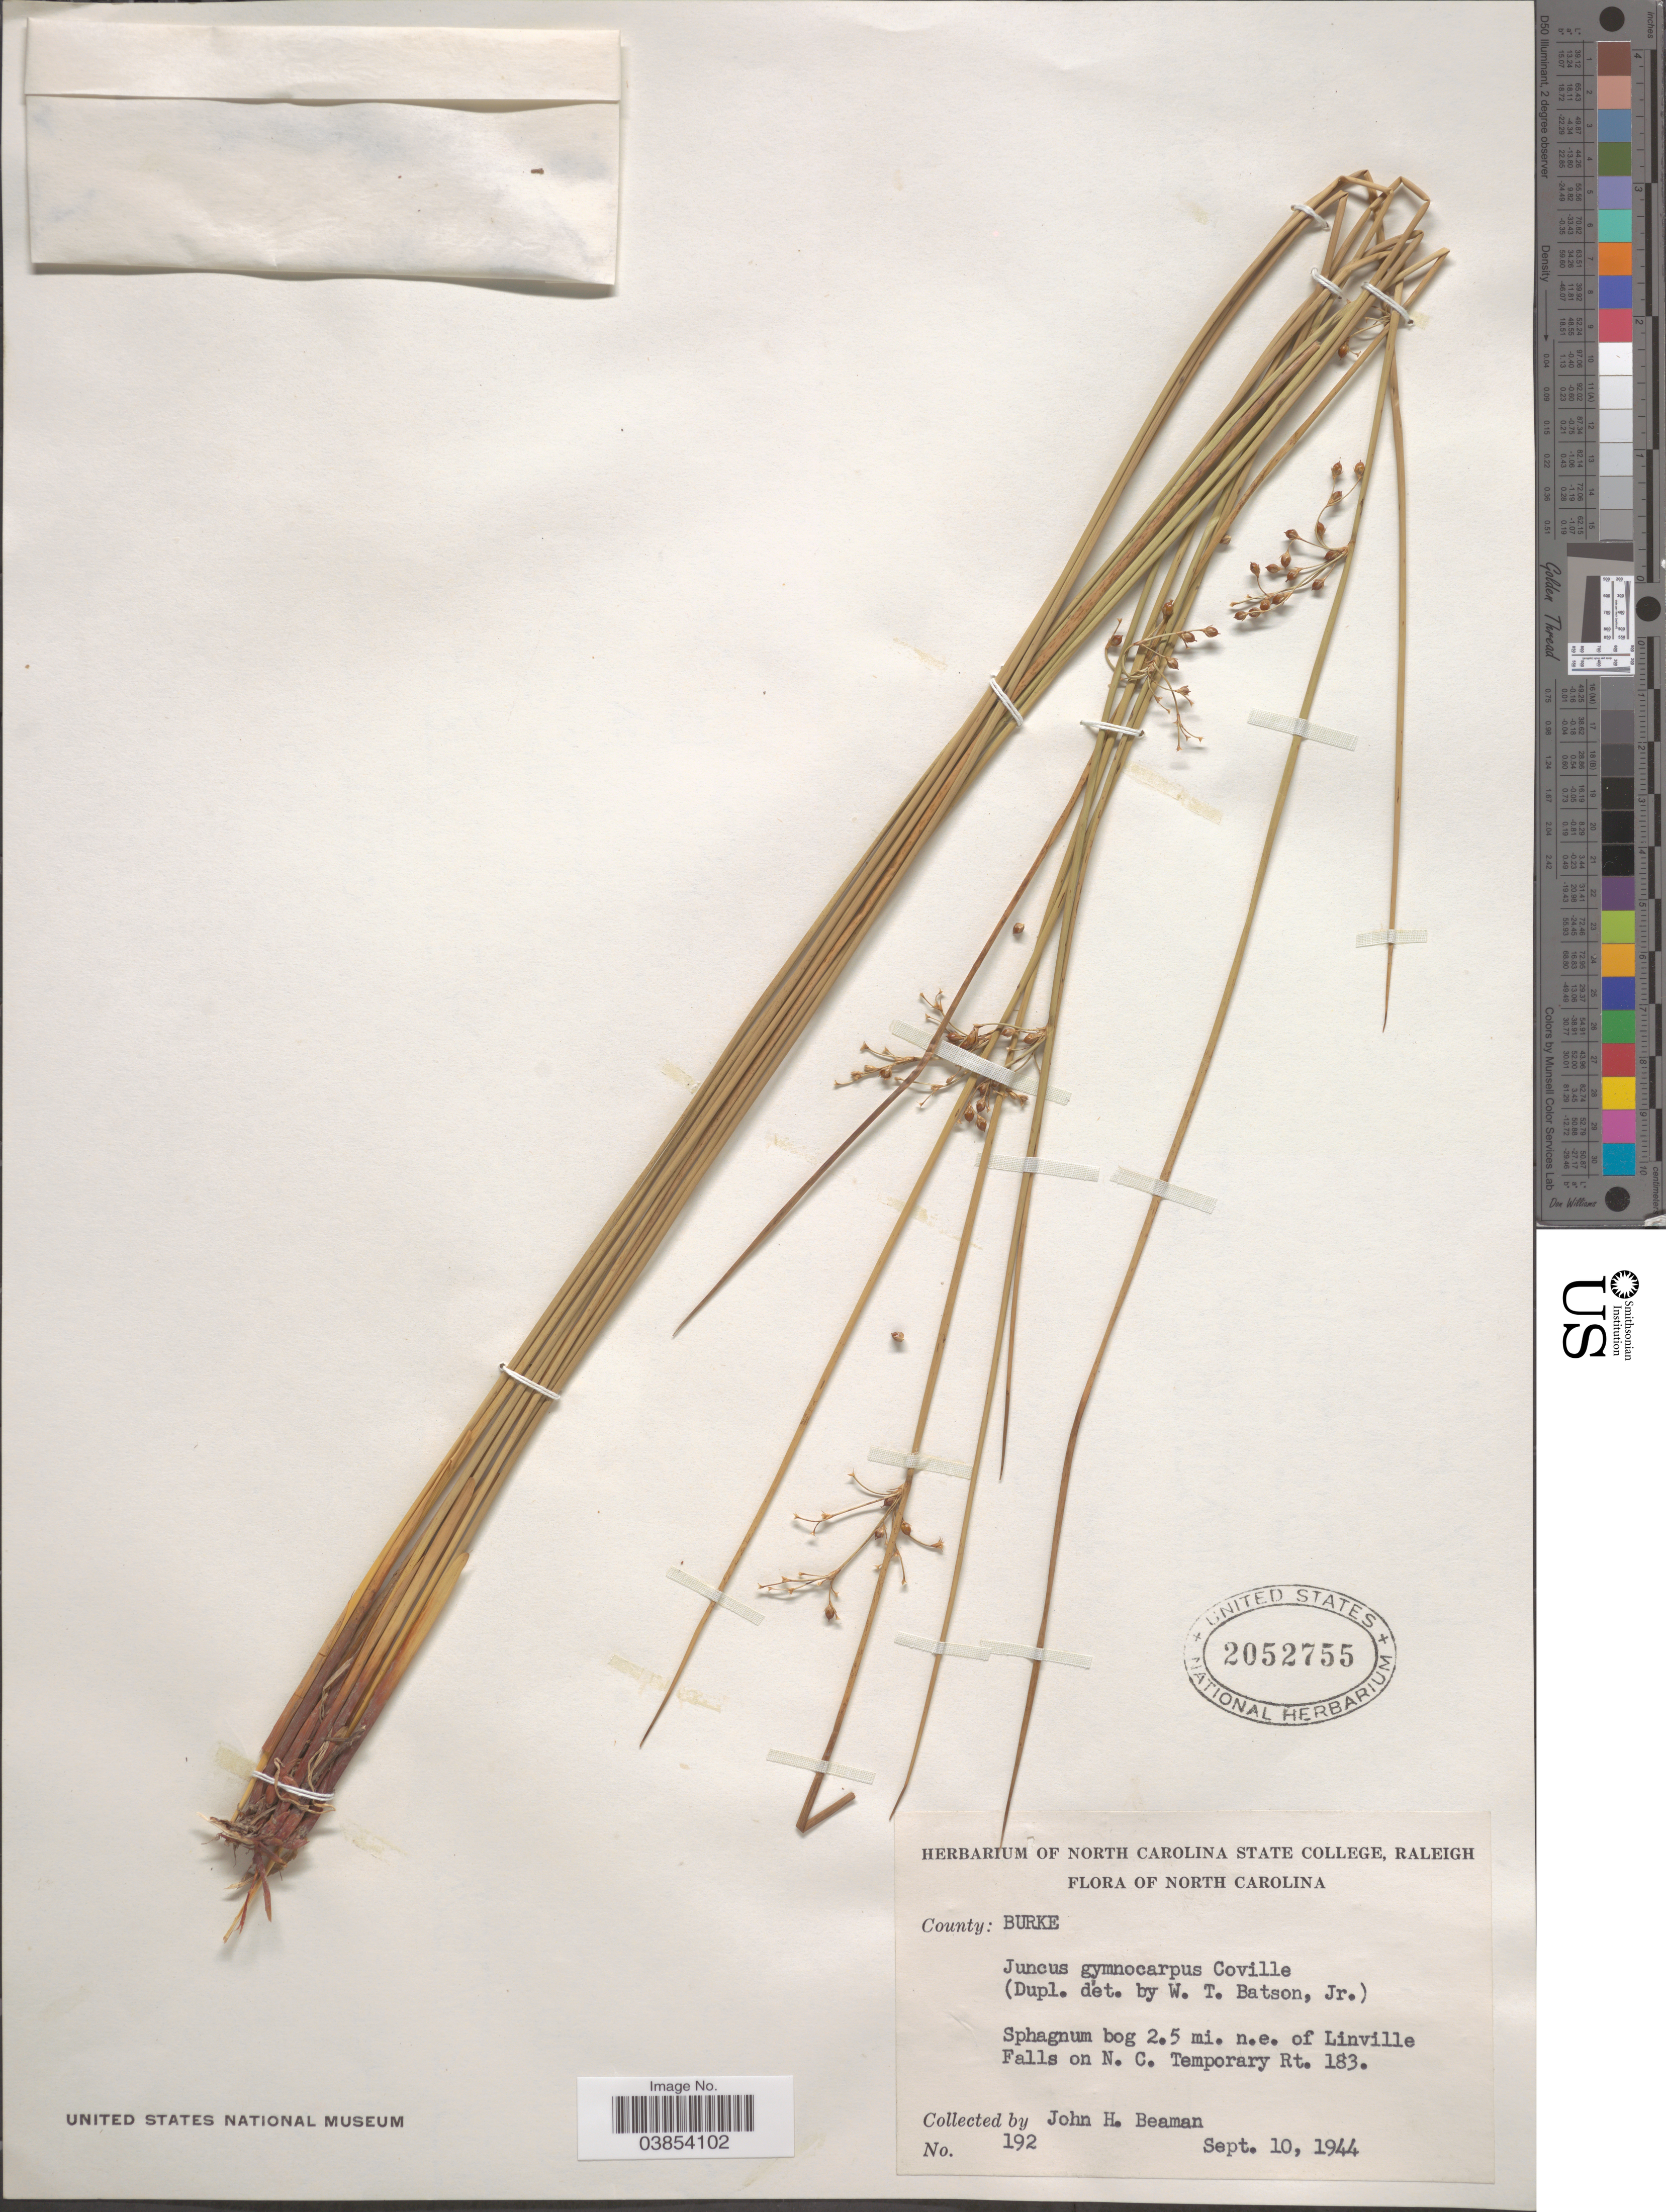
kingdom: Plantae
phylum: Tracheophyta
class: Liliopsida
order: Poales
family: Juncaceae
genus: Juncus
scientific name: Juncus gymnocarpus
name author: Coville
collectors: J. H. Beaman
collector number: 192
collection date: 1944-09-10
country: United States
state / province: North Carolina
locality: County: Burke. 2.5 mi. n.e. of Linville Falls on N. C. Temporary Rt. 183.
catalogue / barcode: US 2052755